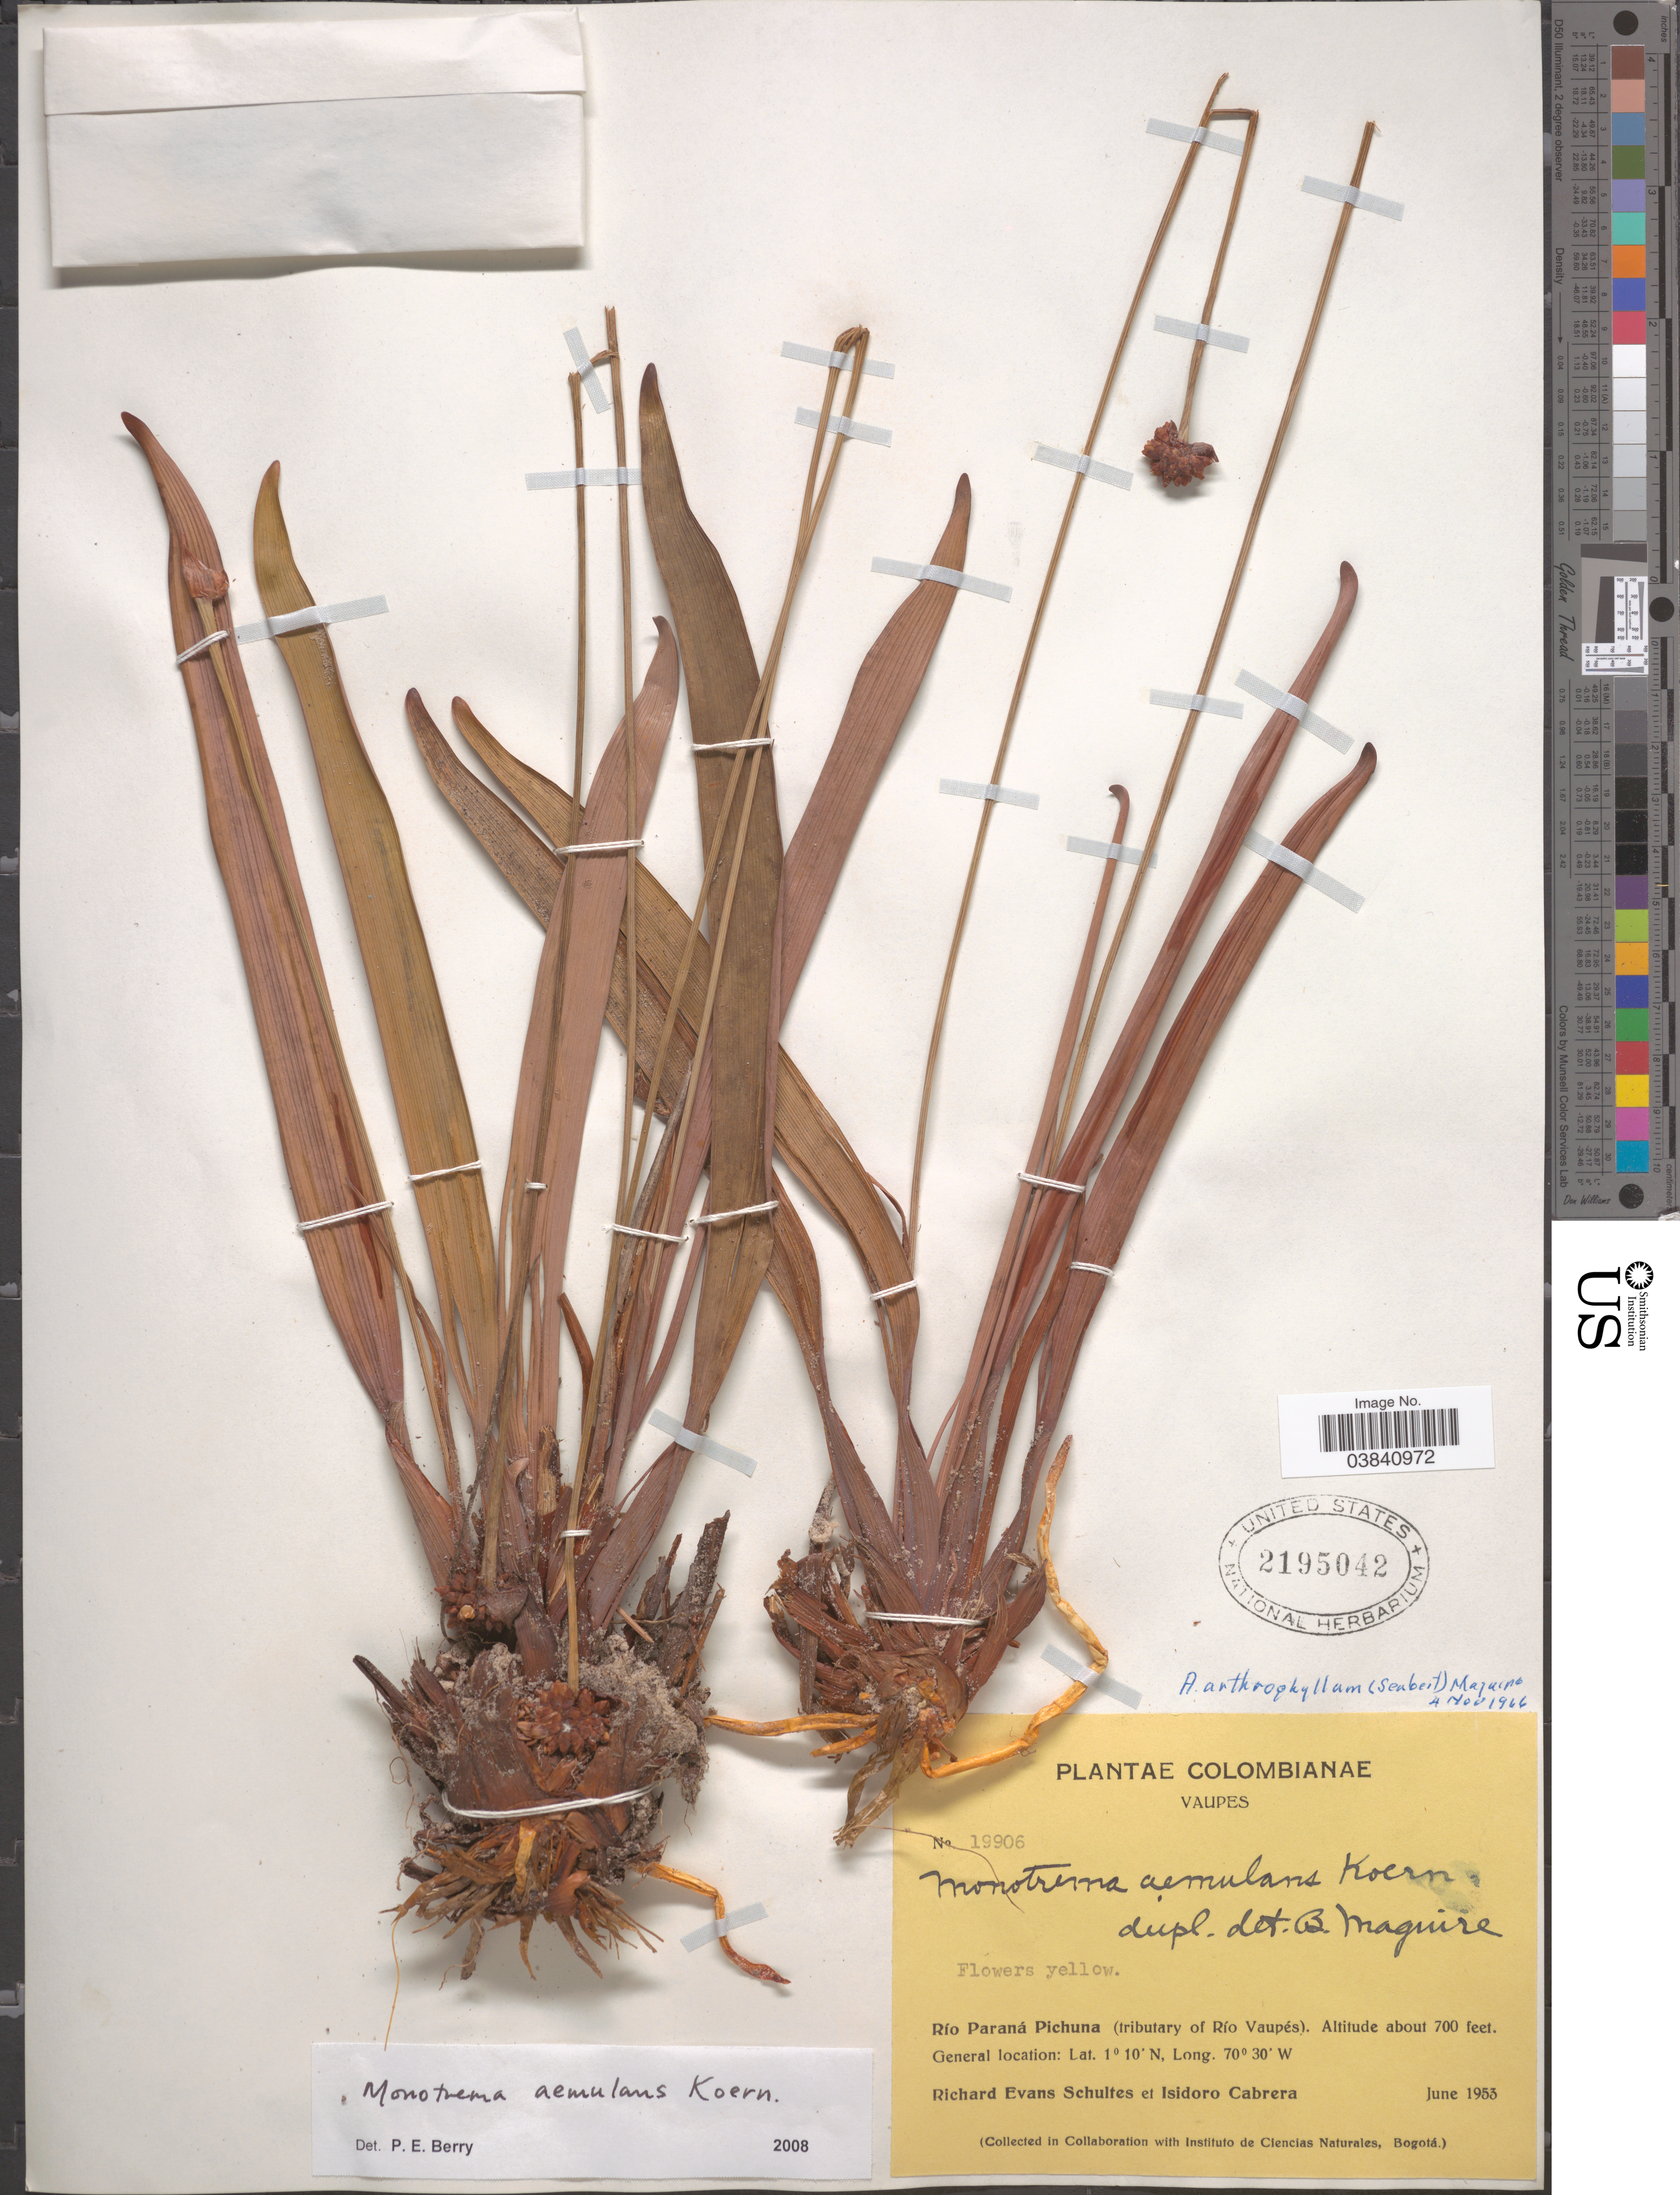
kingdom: Plantae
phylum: Tracheophyta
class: Liliopsida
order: Poales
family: Rapateaceae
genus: Monotrema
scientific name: Monotrema aemulans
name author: Körn.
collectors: R. E. Schultes & I. Cabrera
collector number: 19906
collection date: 1953-06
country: Colombia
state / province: Vaupés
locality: Río Paraná Pichuna (tributary of Río Vaupés).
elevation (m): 213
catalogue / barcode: US 2195042